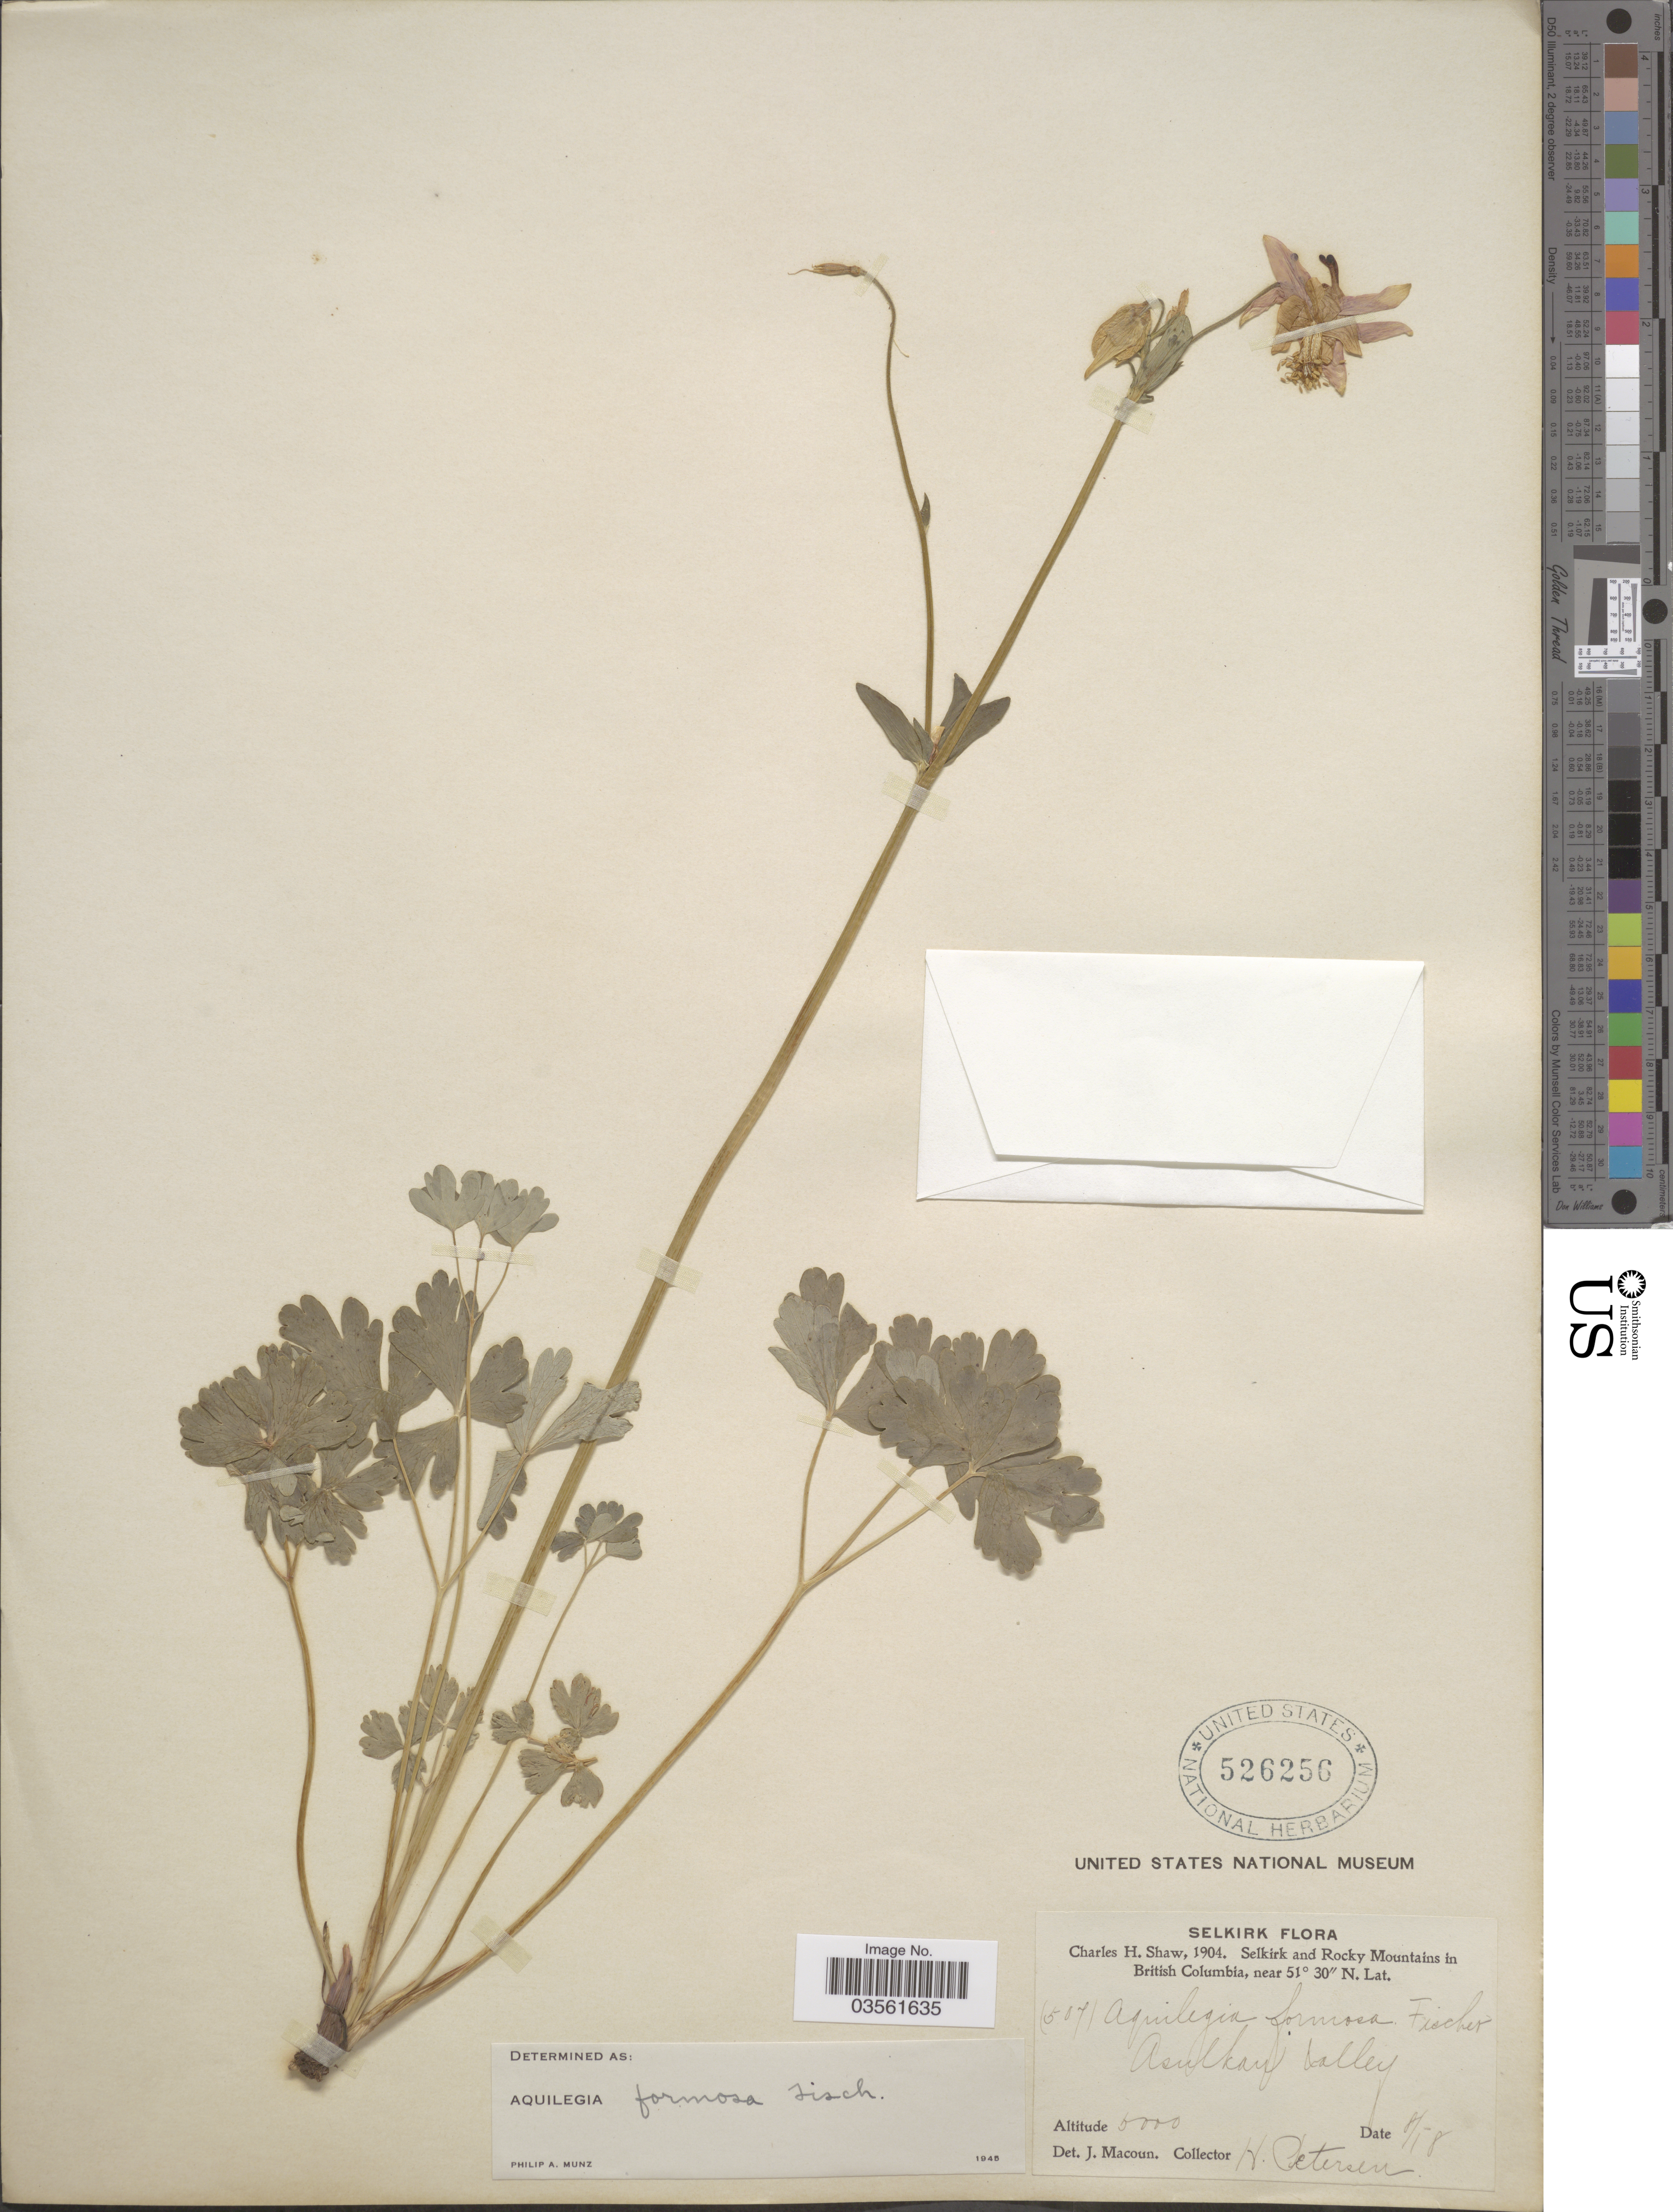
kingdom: Plantae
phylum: Tracheophyta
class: Magnoliopsida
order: Ranunculales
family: Ranunculaceae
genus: Aquilegia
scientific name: Aquilegia formosa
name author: Fisch. ex DC.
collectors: H. Petersen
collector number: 507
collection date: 1904-08-18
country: Canada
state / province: British Columbia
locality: Selkirk. Selkirk and Rocky Mountains in British Columbia. Asulkan Valley.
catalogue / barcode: US 526256